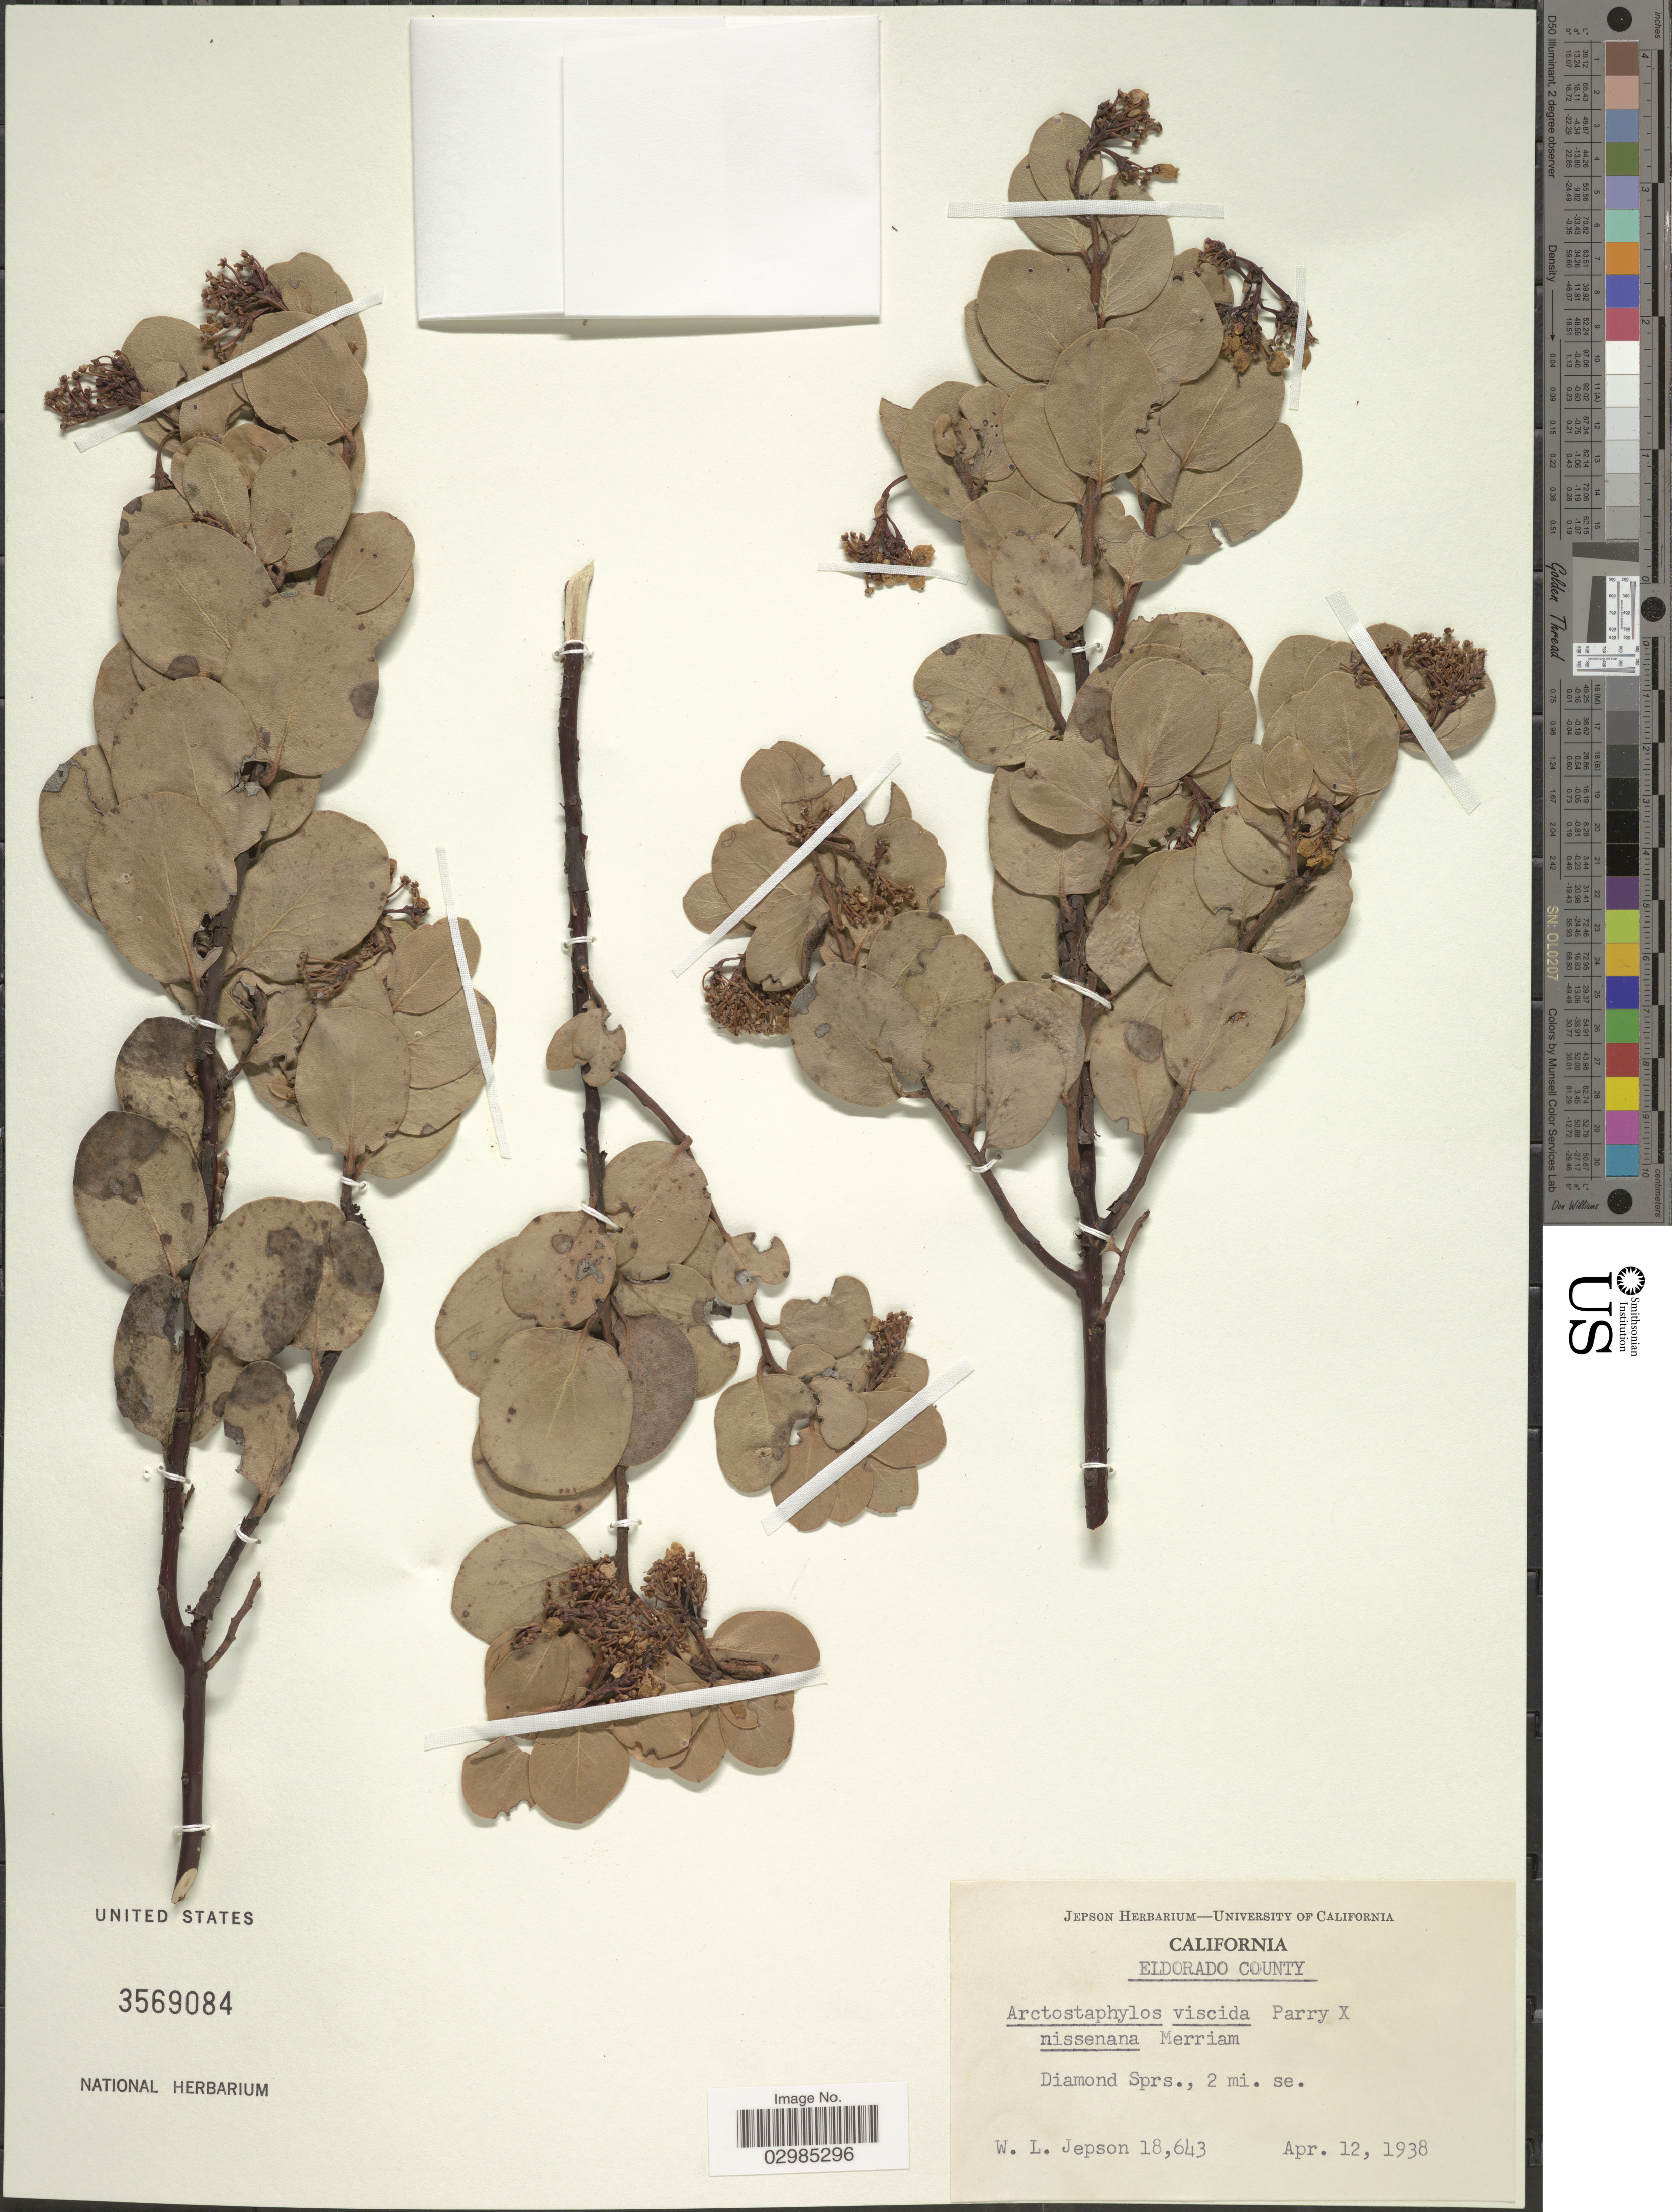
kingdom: Plantae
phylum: Tracheophyta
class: Magnoliopsida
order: Ericales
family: Ericaceae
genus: Arctostaphylos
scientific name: Arctostaphylos viscida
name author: Parry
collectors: W. L. Jepson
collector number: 18643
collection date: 1938-04-12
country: United States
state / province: California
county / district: El Dorado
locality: Eldorado County. Diamond Sprs., 2 mi. se.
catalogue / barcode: US 3569084